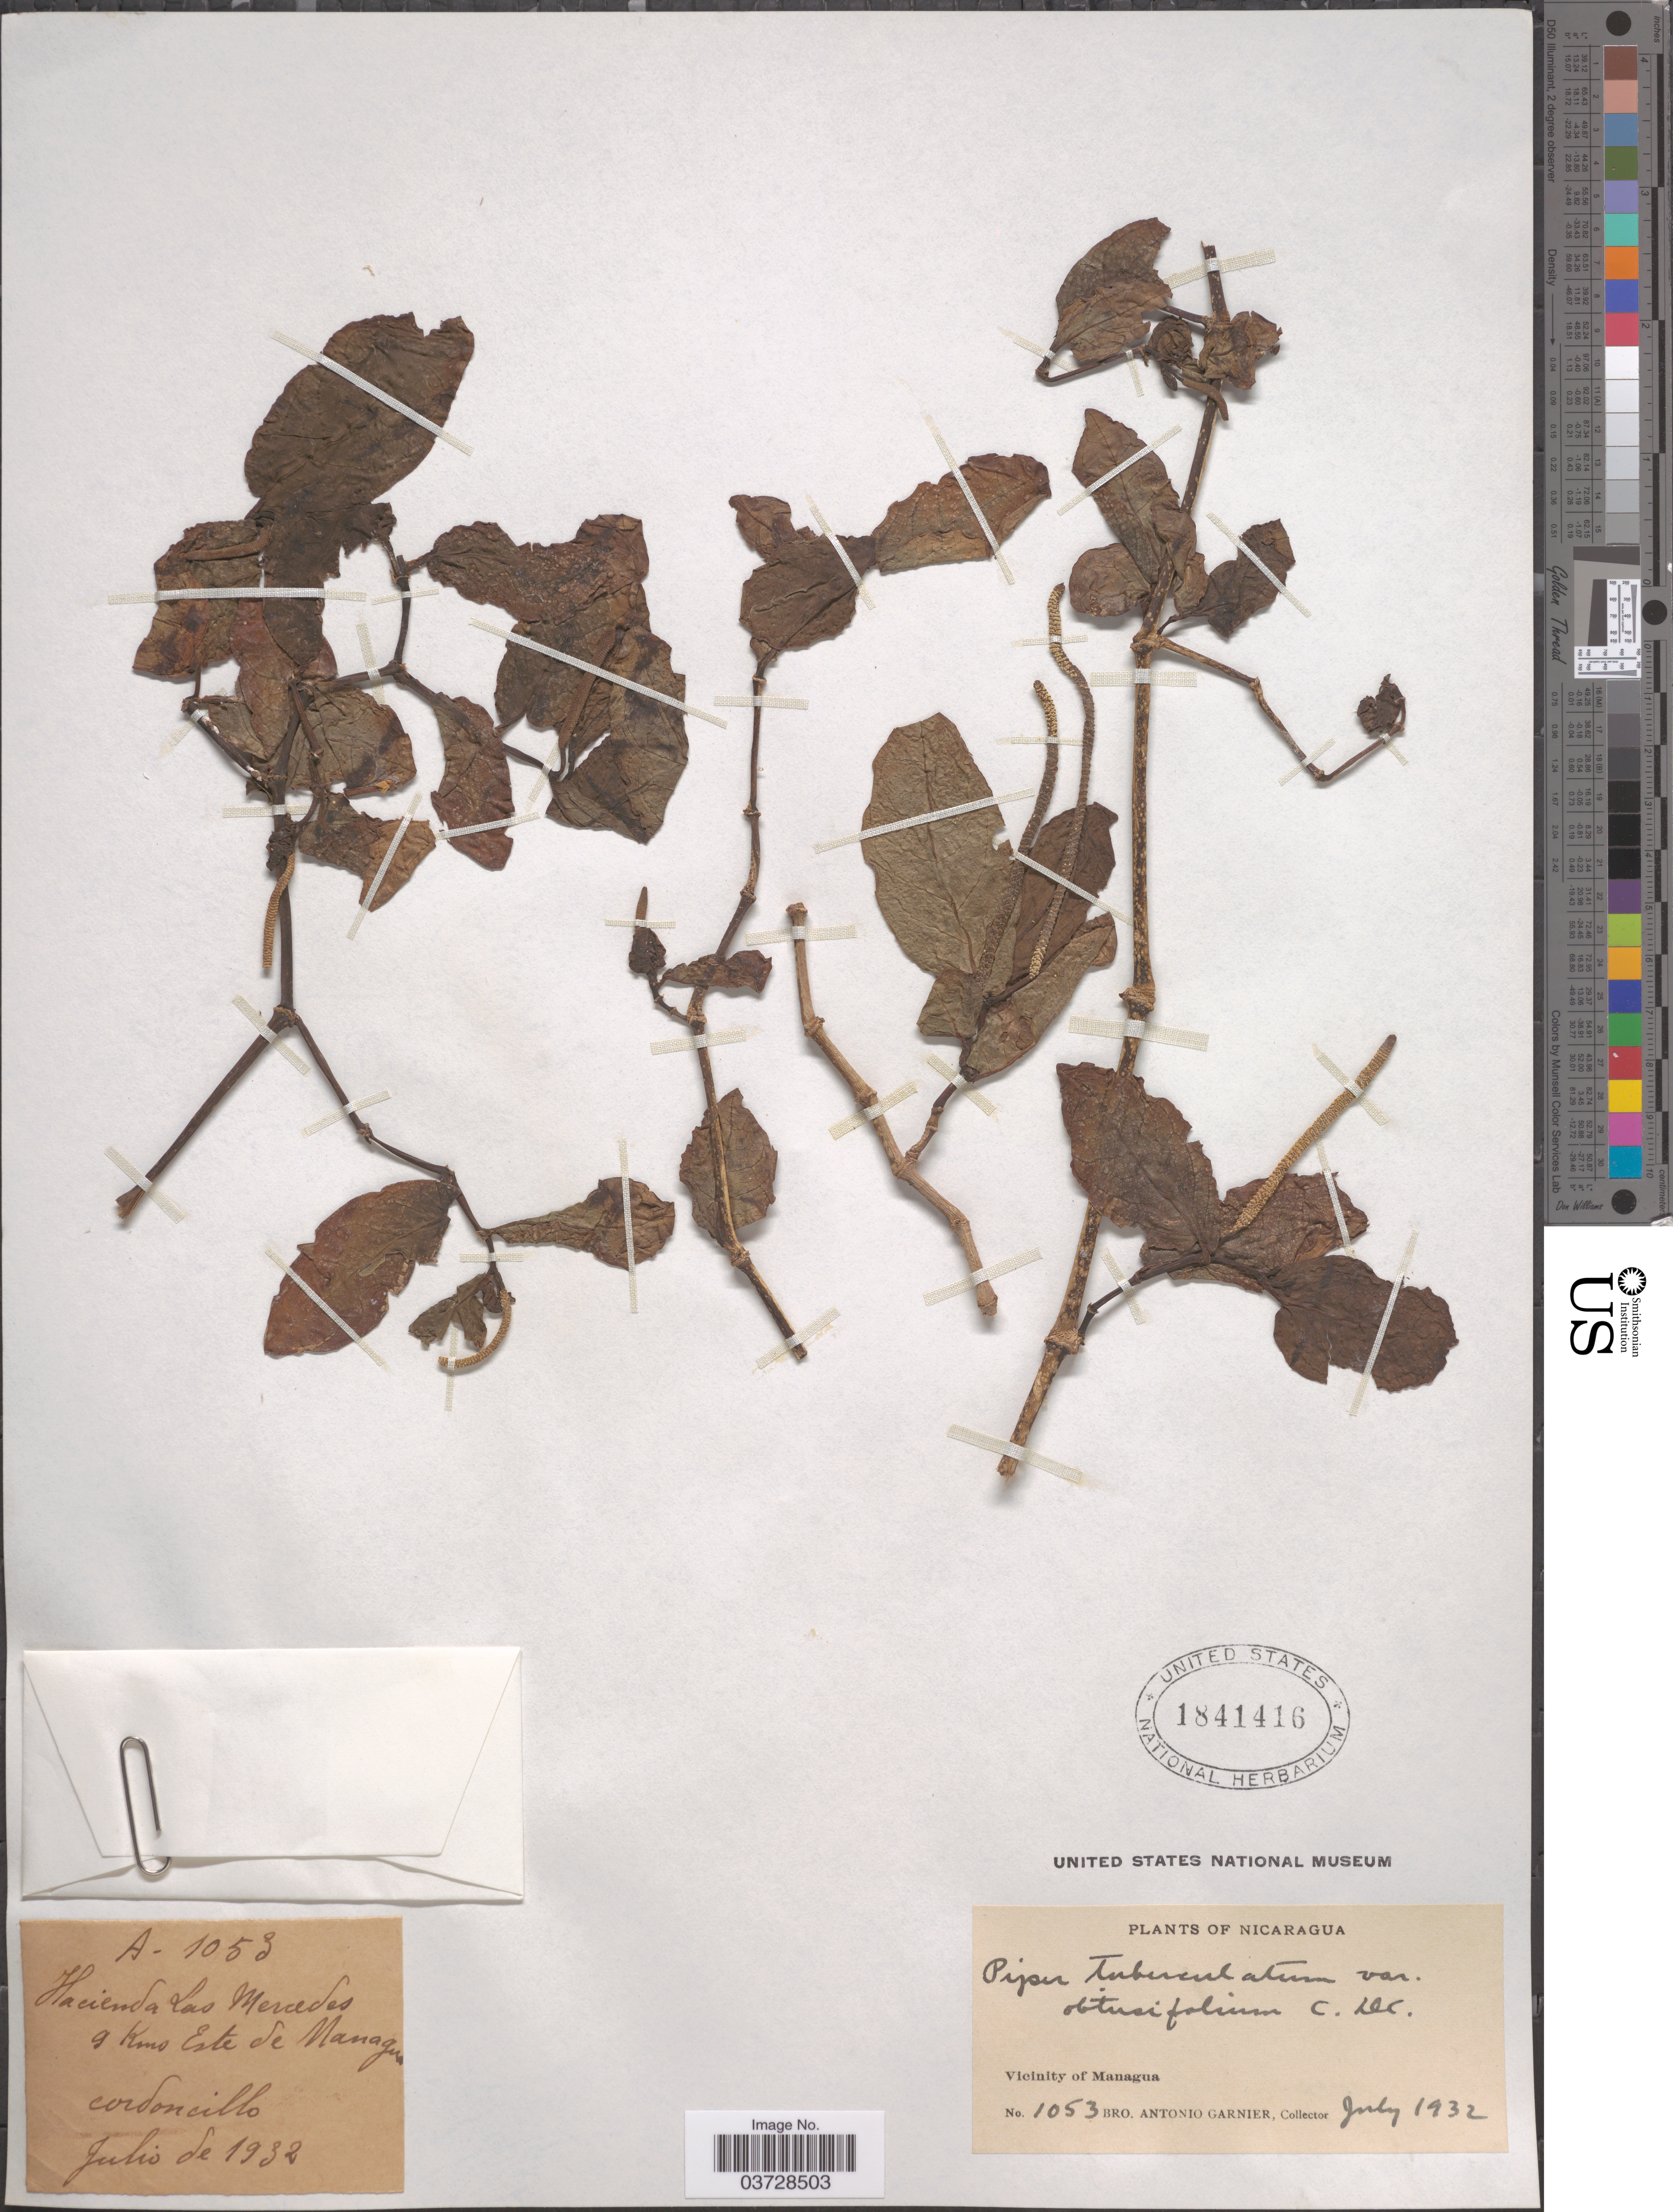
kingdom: Plantae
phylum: Tracheophyta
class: Magnoliopsida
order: Piperales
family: Piperaceae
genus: Piper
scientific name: Piper tuberculatum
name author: Jacq.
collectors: Bro. A. Garnier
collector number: A-1053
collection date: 1932-07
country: Nicaragua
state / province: Managua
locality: Hacienda Las Mercedes. 9 Kms Este de Managua. Vicinity of Managua.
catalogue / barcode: US 1841416